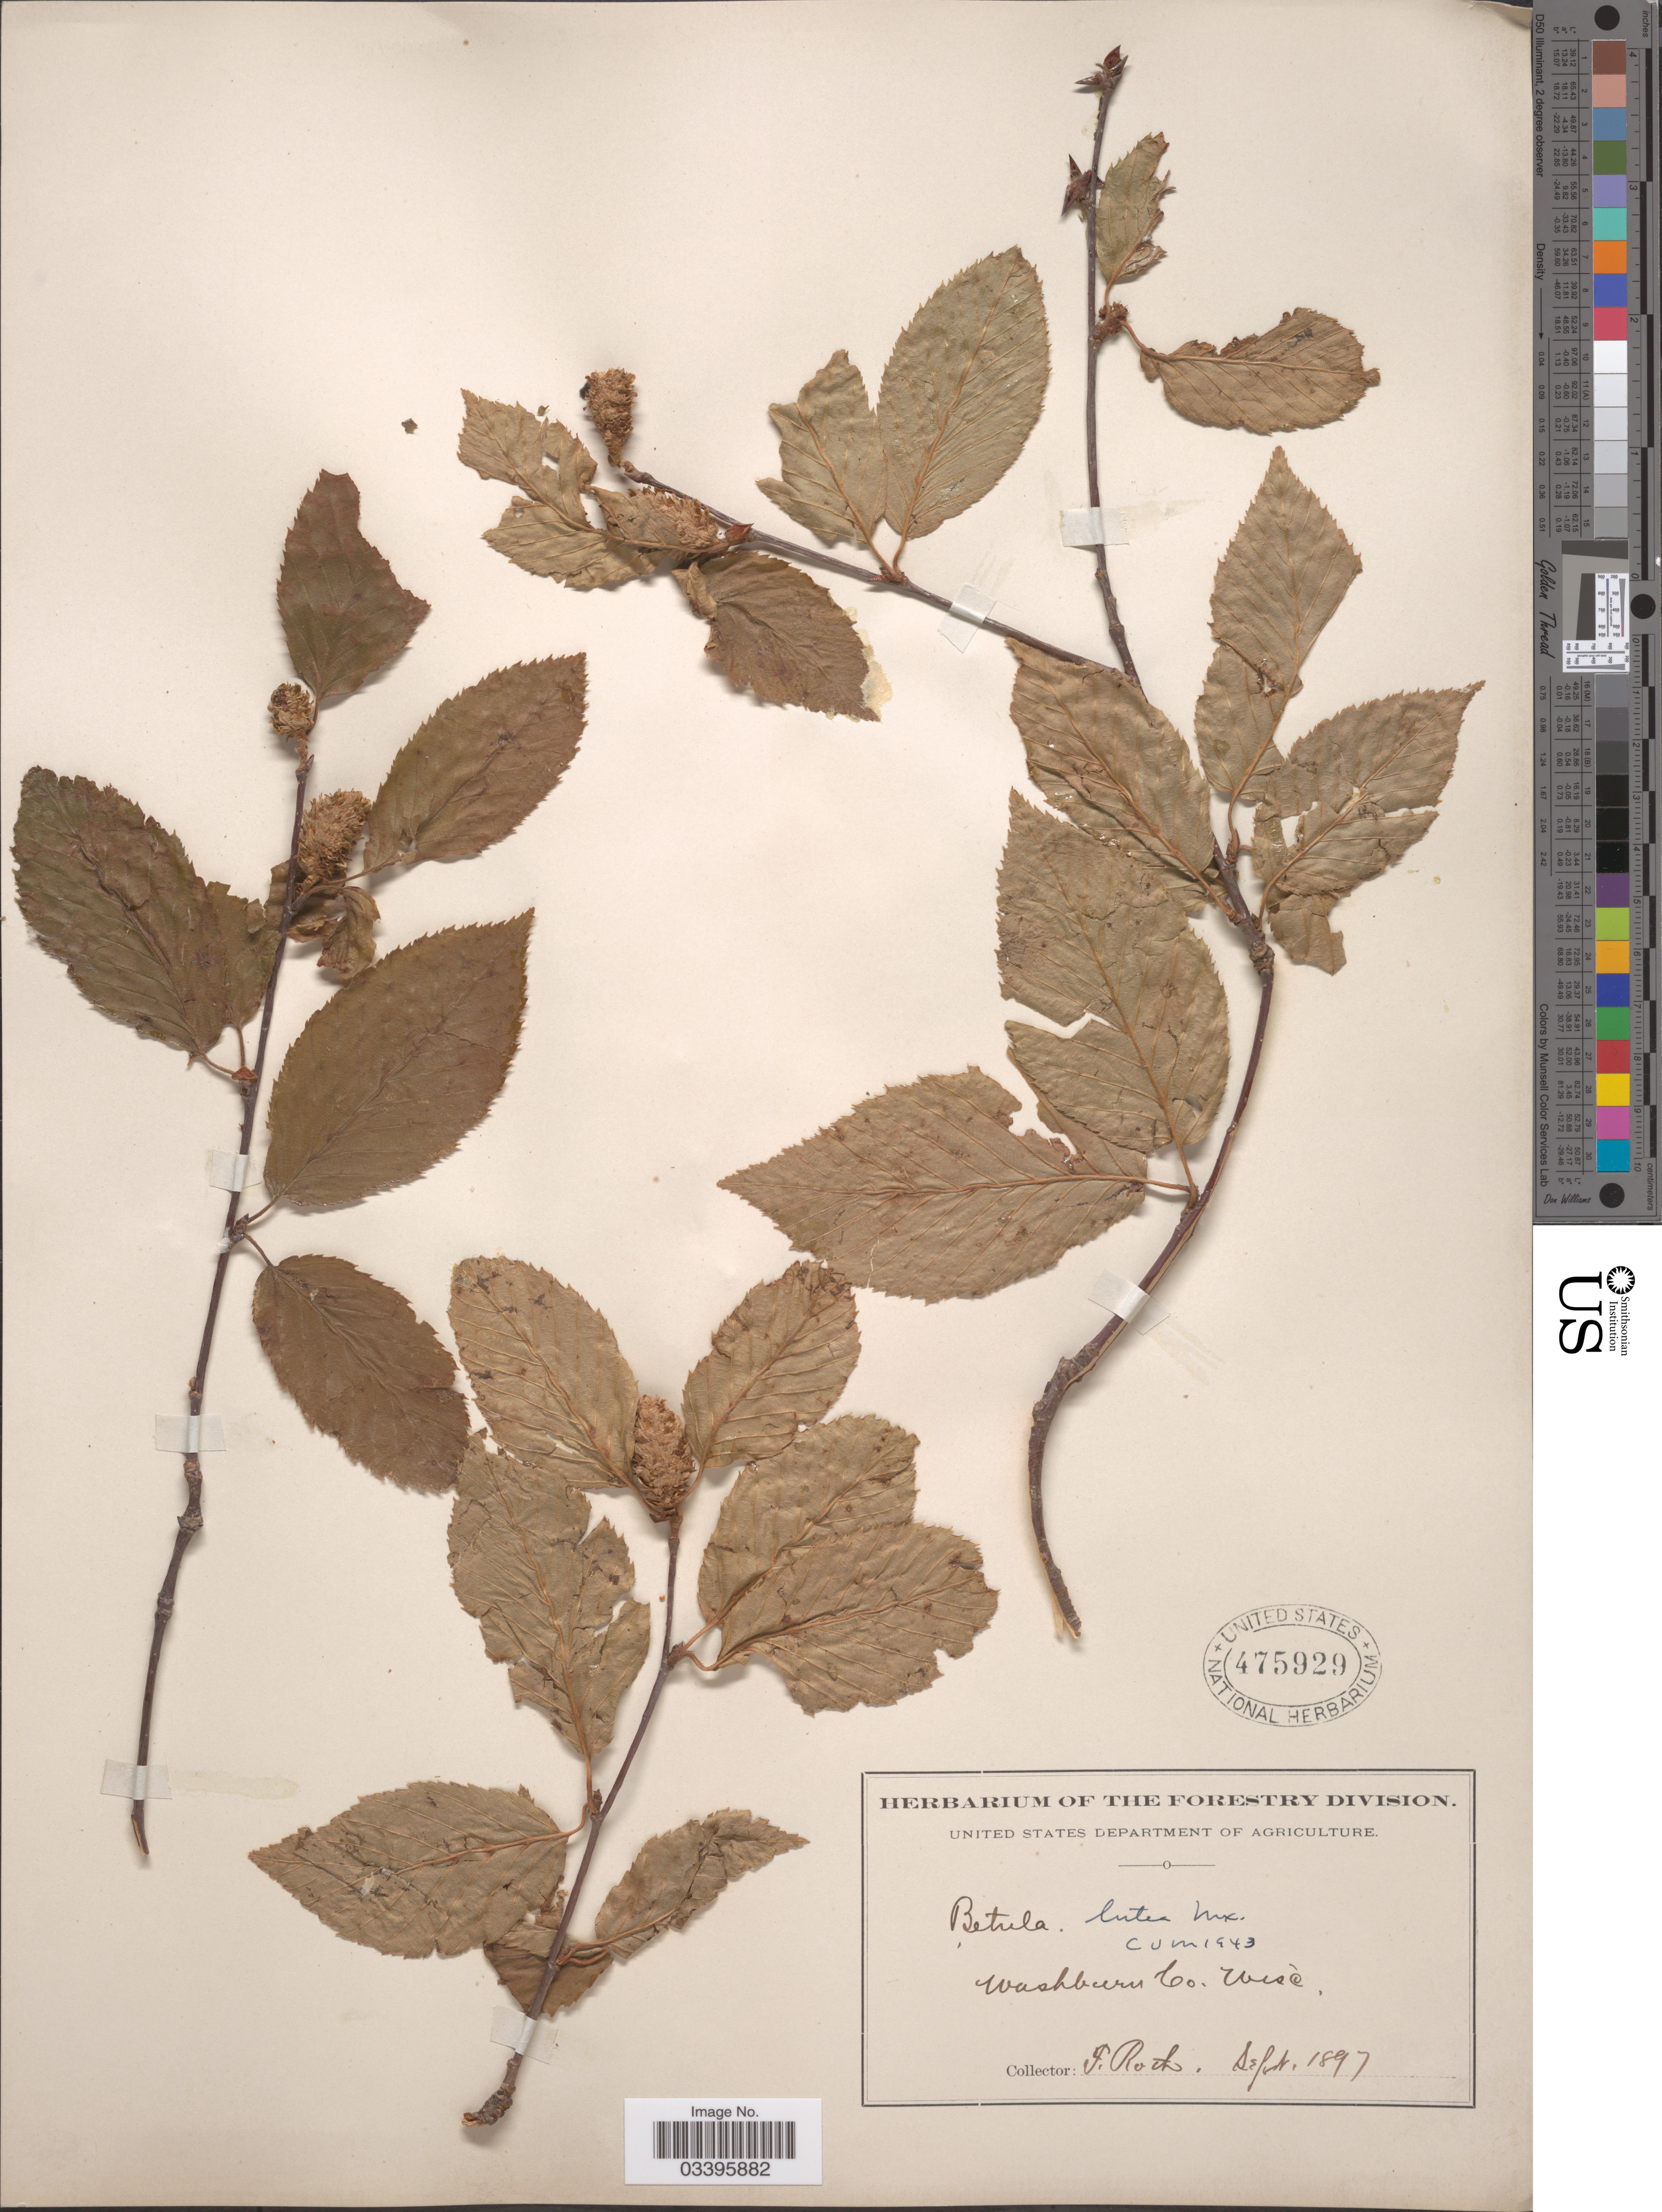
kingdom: Plantae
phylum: Tracheophyta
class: Magnoliopsida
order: Fagales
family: Betulaceae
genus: Betula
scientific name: Betula lutea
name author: F. Michx.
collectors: F. Roth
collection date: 1897-09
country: United States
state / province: Wisconsin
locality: Washburn Co.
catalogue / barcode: US 475929